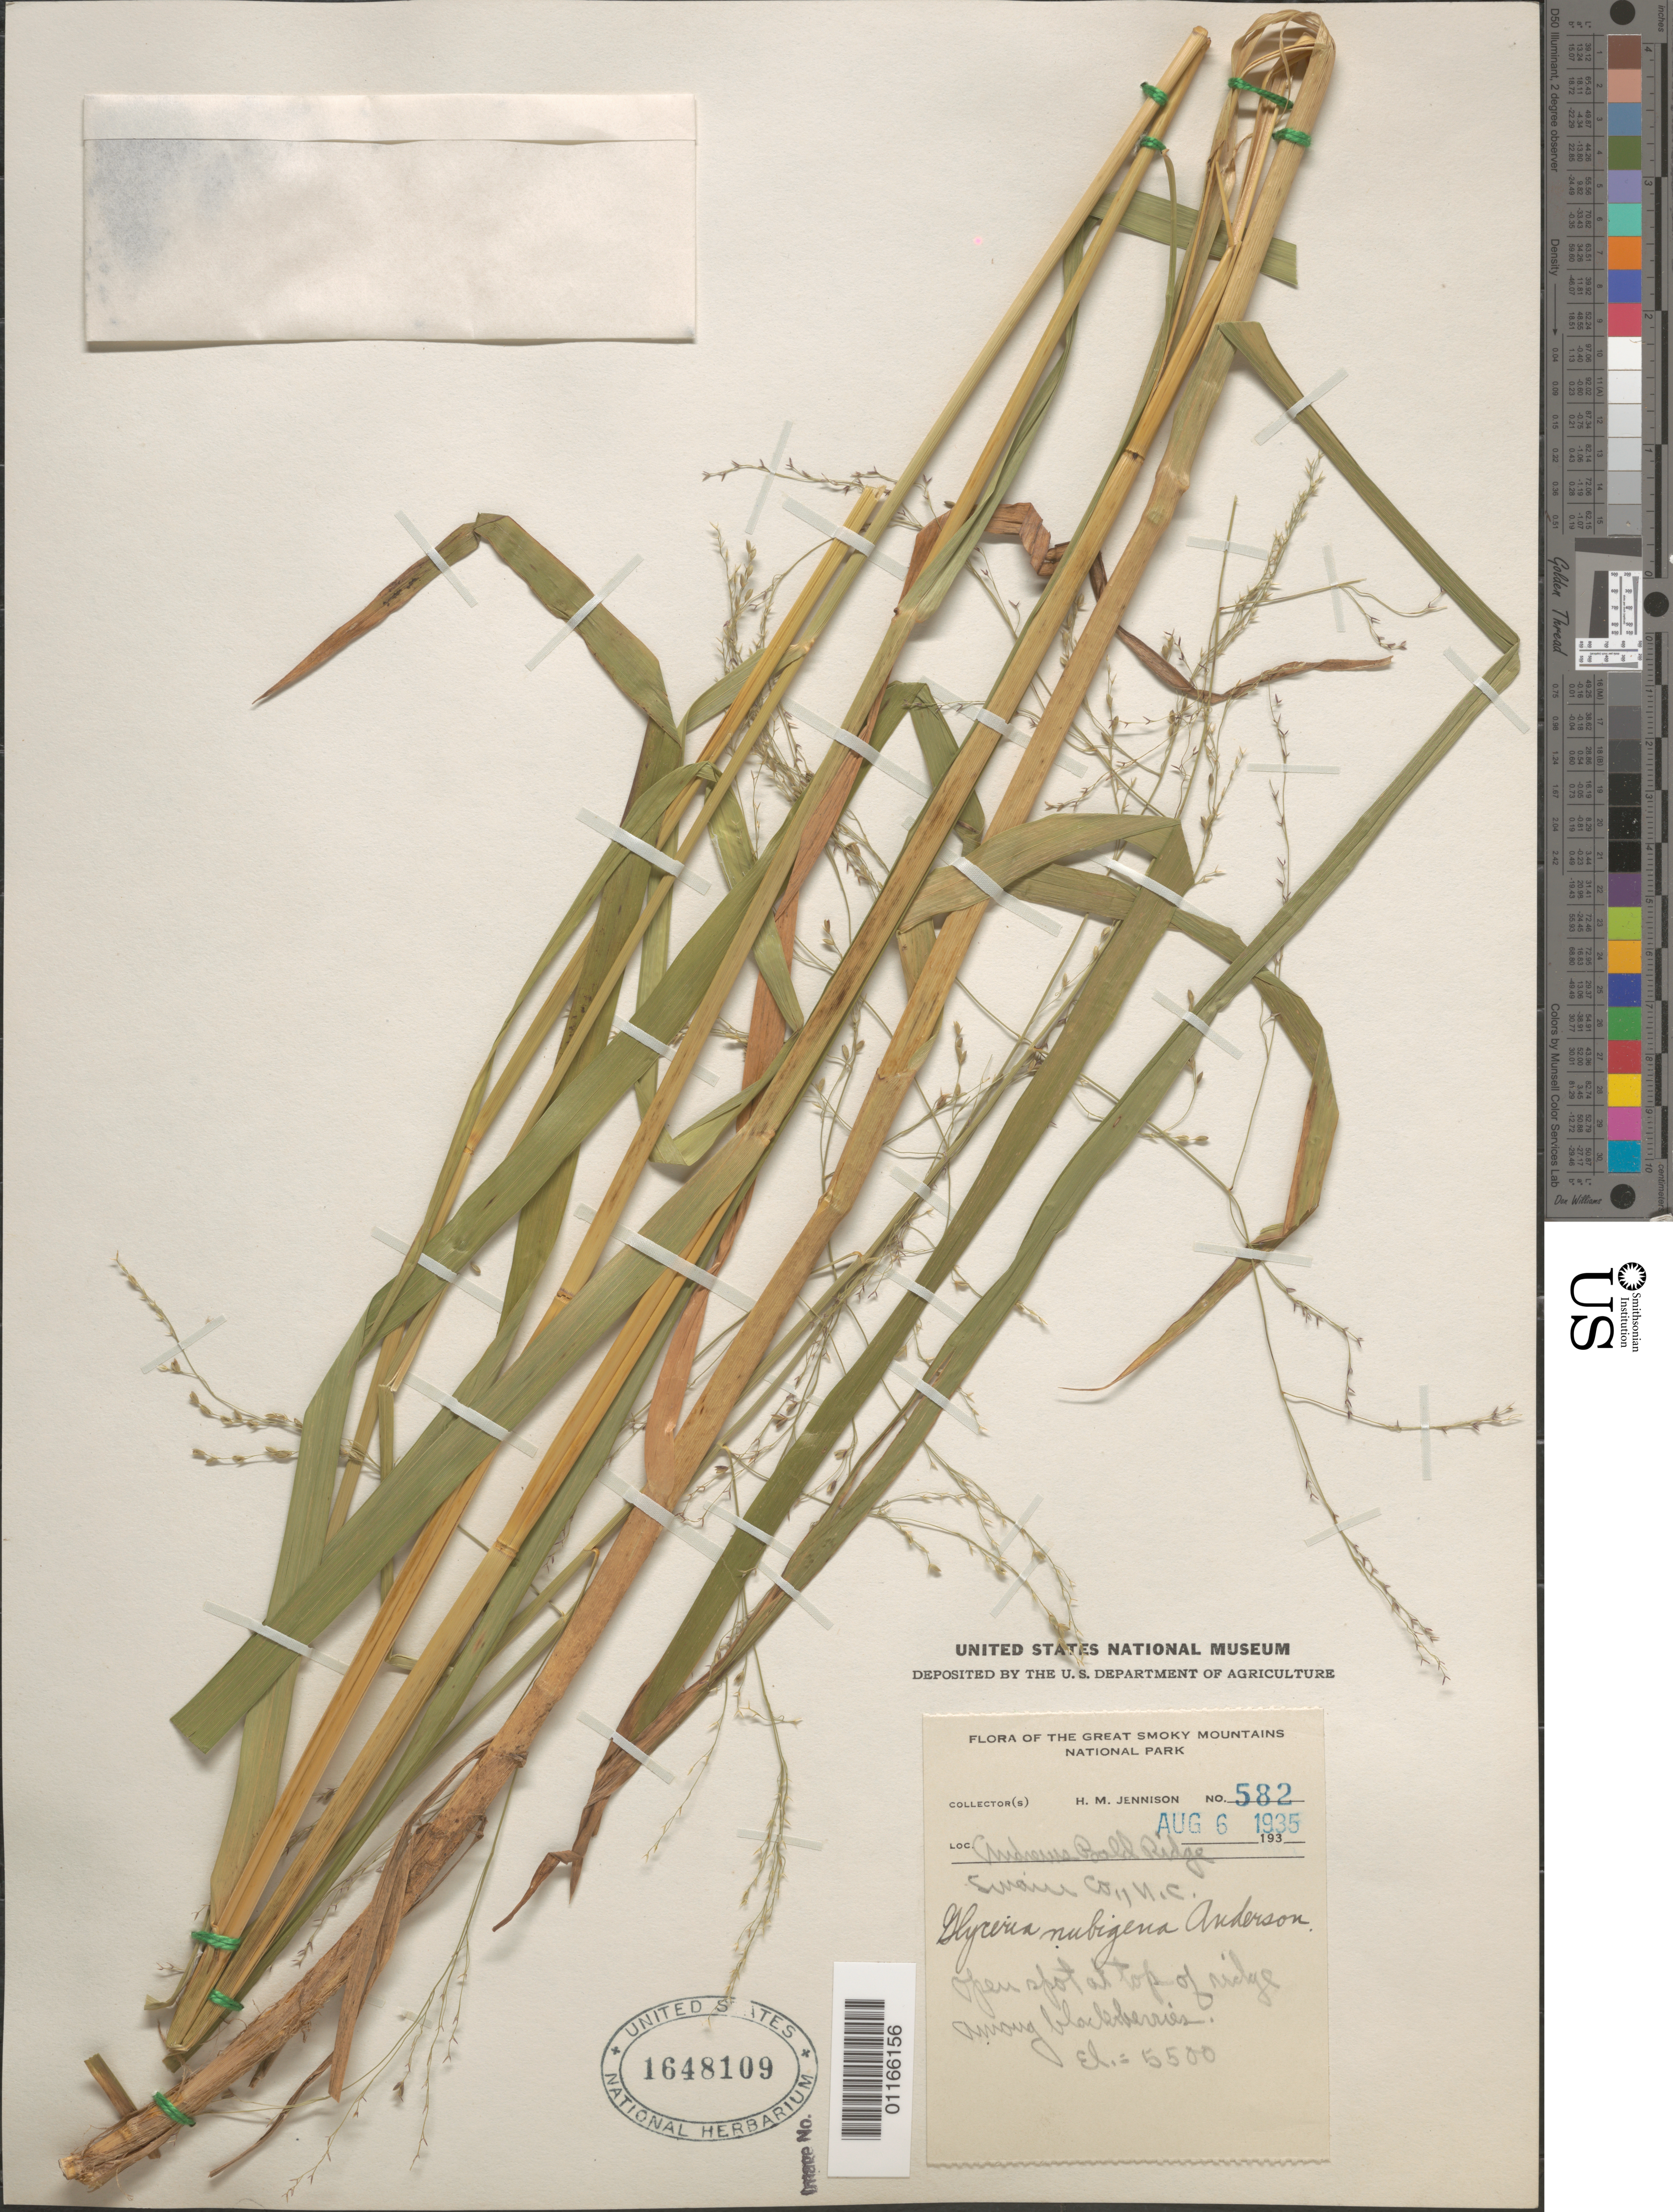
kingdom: Plantae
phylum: Tracheophyta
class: Liliopsida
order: Poales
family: Poaceae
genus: Glyceria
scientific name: Glyceria nubigena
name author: W.A. Anderson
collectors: H. Jennison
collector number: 582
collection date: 1935-08-06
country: United States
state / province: North Carolina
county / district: Swain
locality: Great Smoky Mountains National Park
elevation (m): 1676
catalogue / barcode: US 1648109